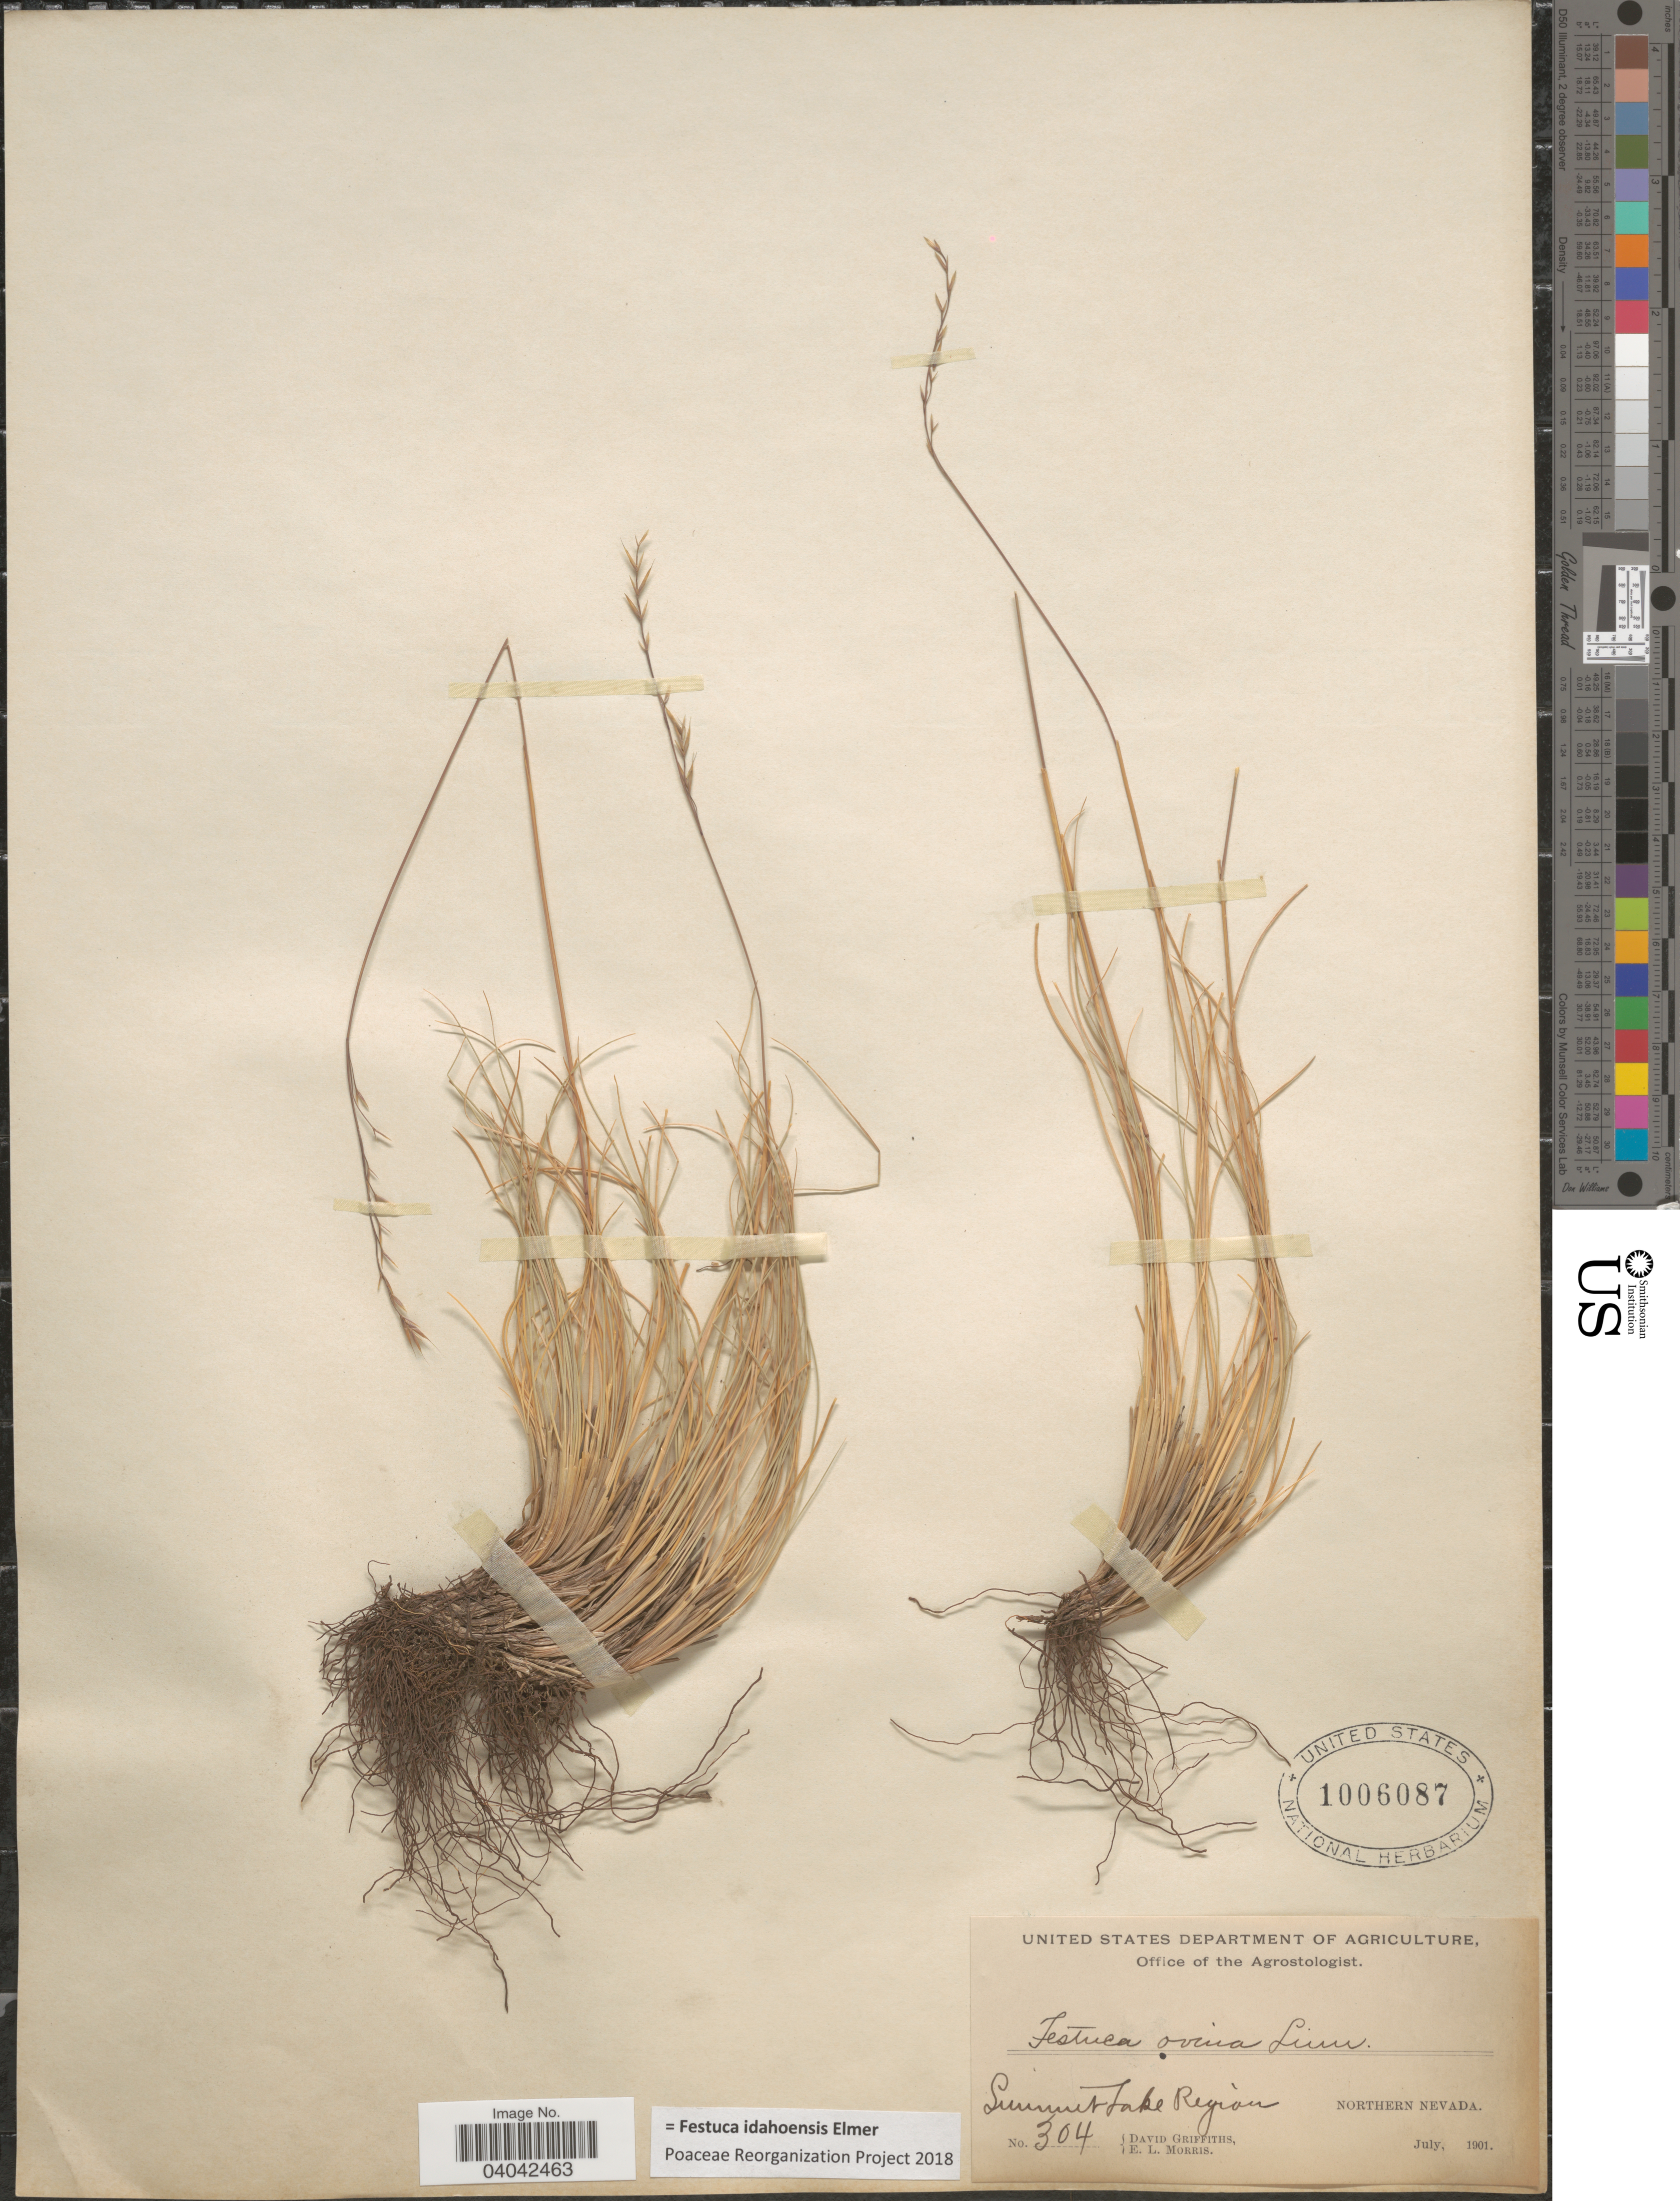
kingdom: Plantae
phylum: Tracheophyta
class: Liliopsida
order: Poales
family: Poaceae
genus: Festuca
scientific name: Festuca idahoensis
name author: Elmer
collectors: D. Griffiths & E. Morris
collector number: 304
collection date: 1901-07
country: United States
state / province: Nevada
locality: Summit Lake Region. Northern Nevada.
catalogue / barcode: US 1006087